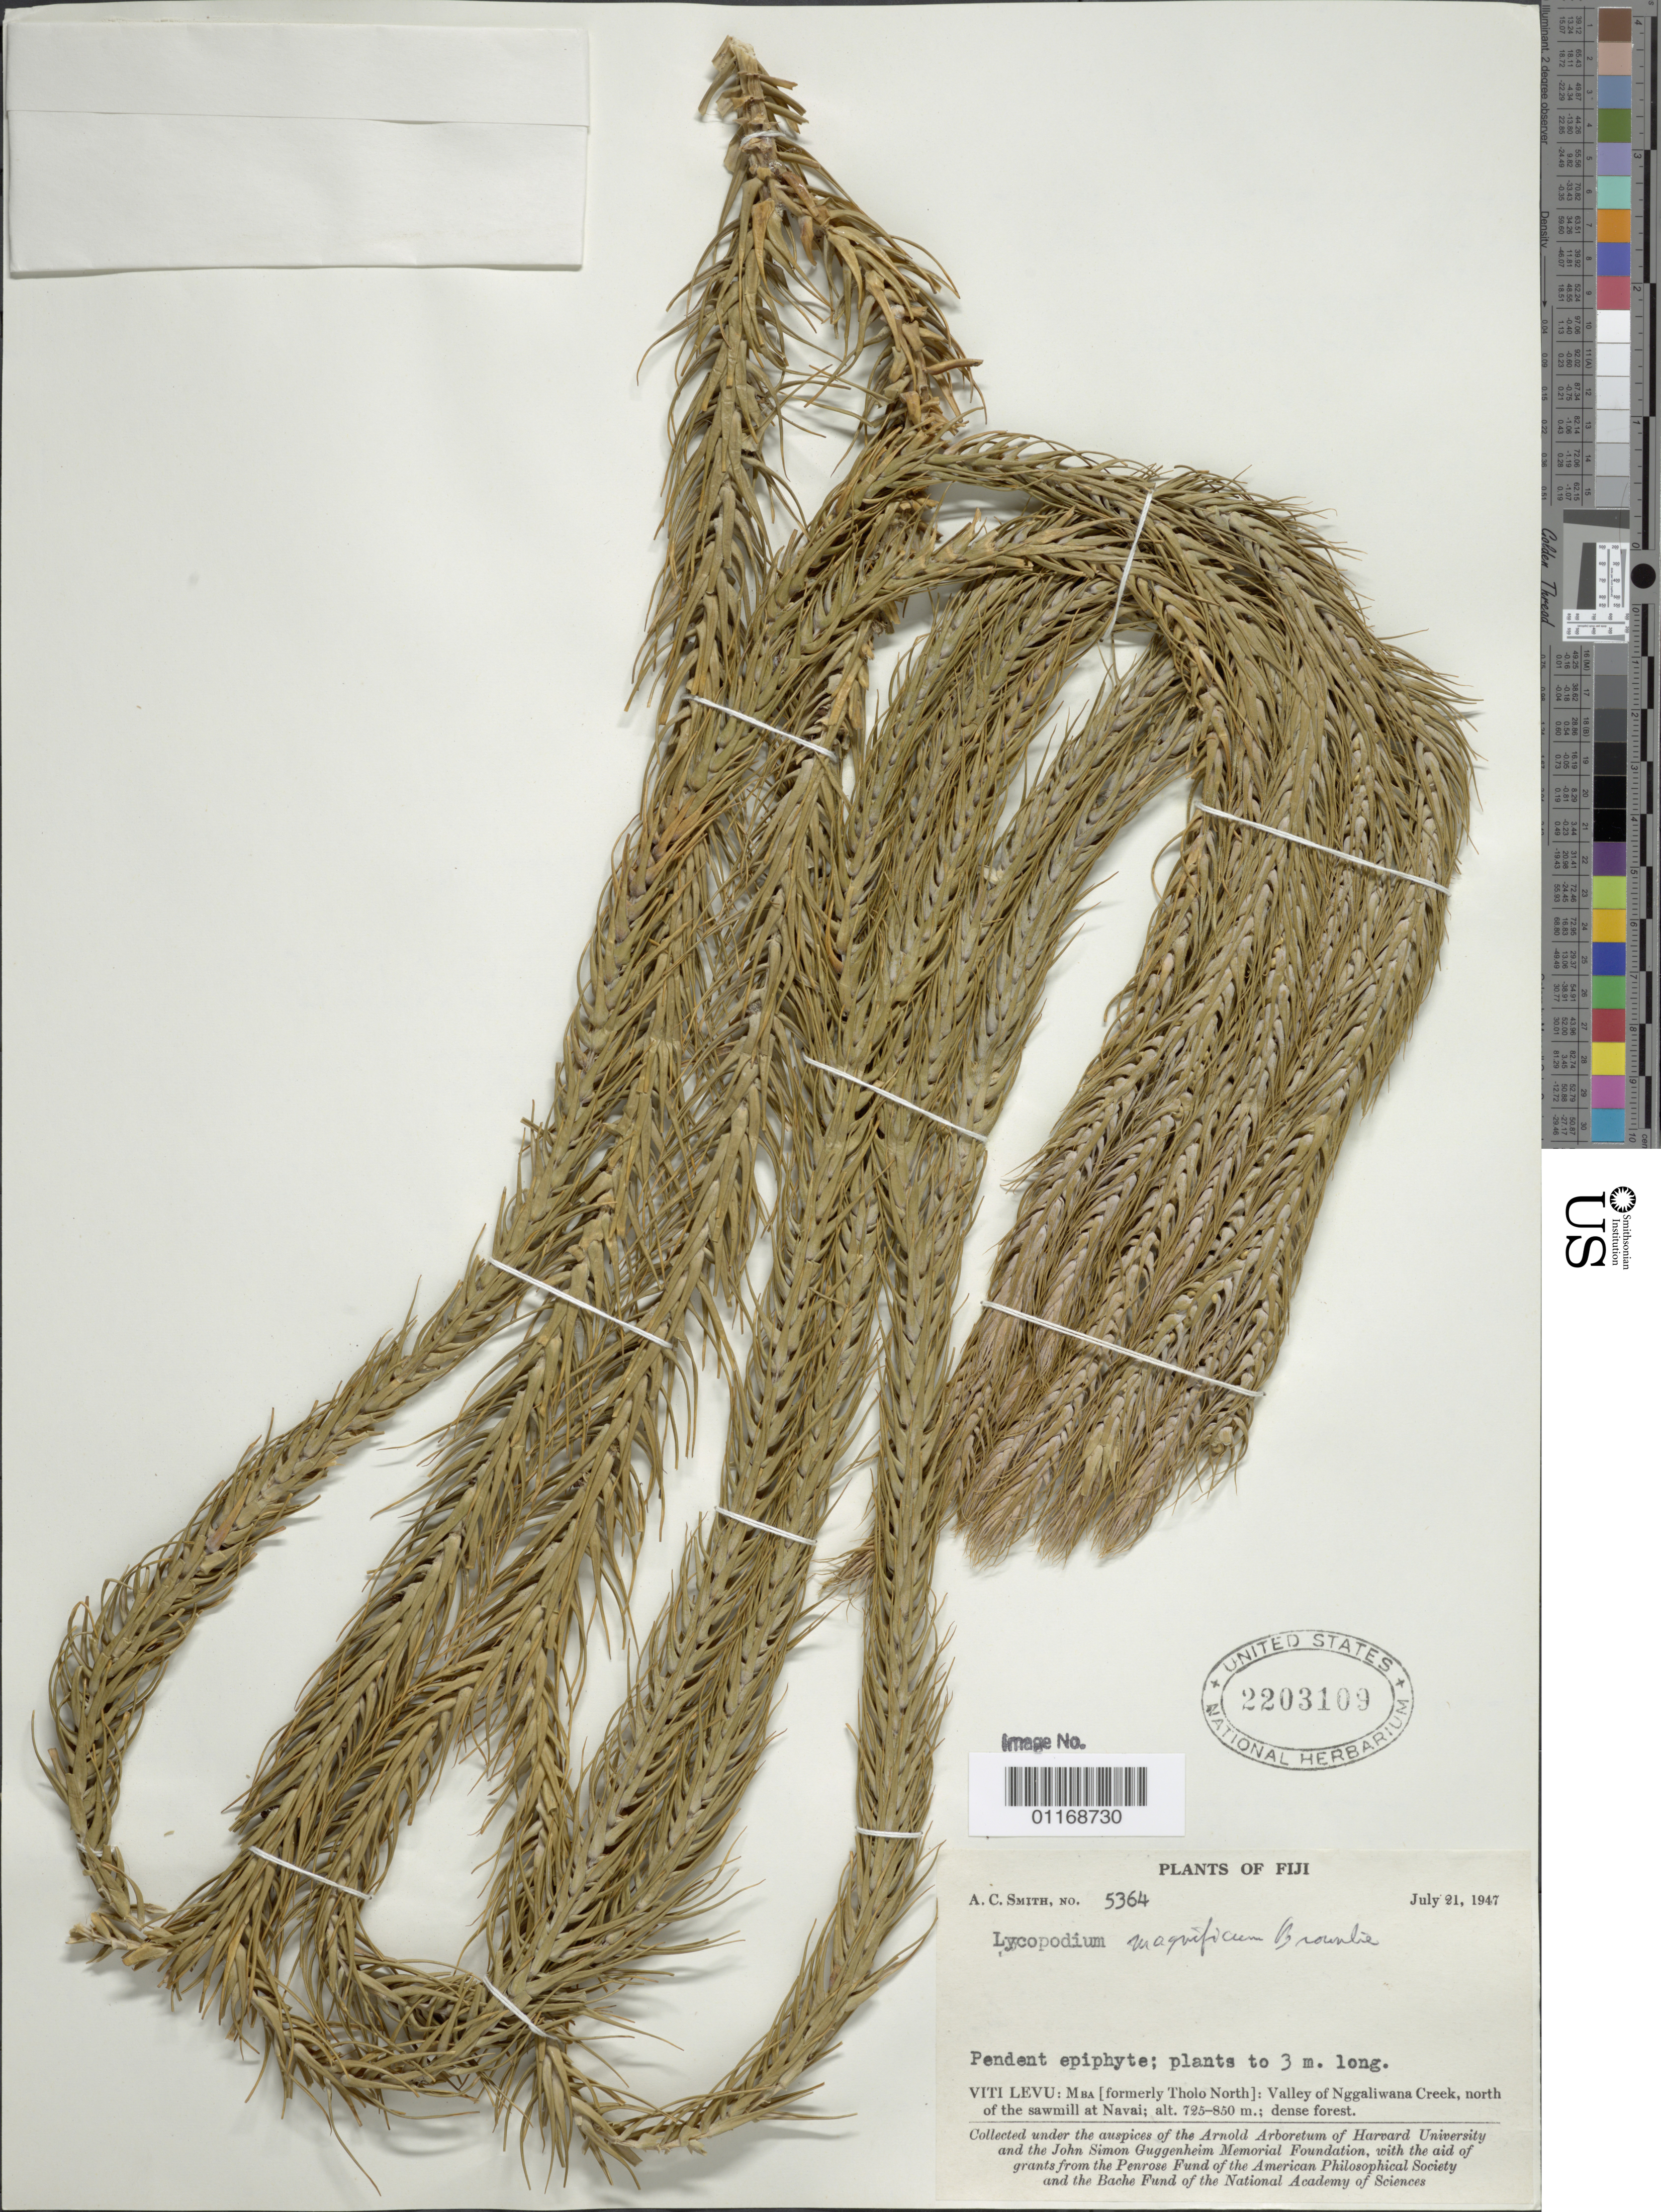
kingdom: Plantae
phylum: Tracheophyta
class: Lycopodiopsida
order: Lycopodiales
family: Lycopodiaceae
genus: Phlegmariurus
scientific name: Phlegmariurus dalhousieanus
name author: (Spring) A. R. Field & Bostock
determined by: Field, A. R.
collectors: A. C. Smith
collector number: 5364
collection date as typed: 21 Jul 1947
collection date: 1947-07-21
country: Fiji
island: Viti Levu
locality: MBA (formerly Tholo North); Valley of Nggaliwana Creek, north of the sawmill at Navai; dense forest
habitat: Dense forest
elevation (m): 725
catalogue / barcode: US 2203109